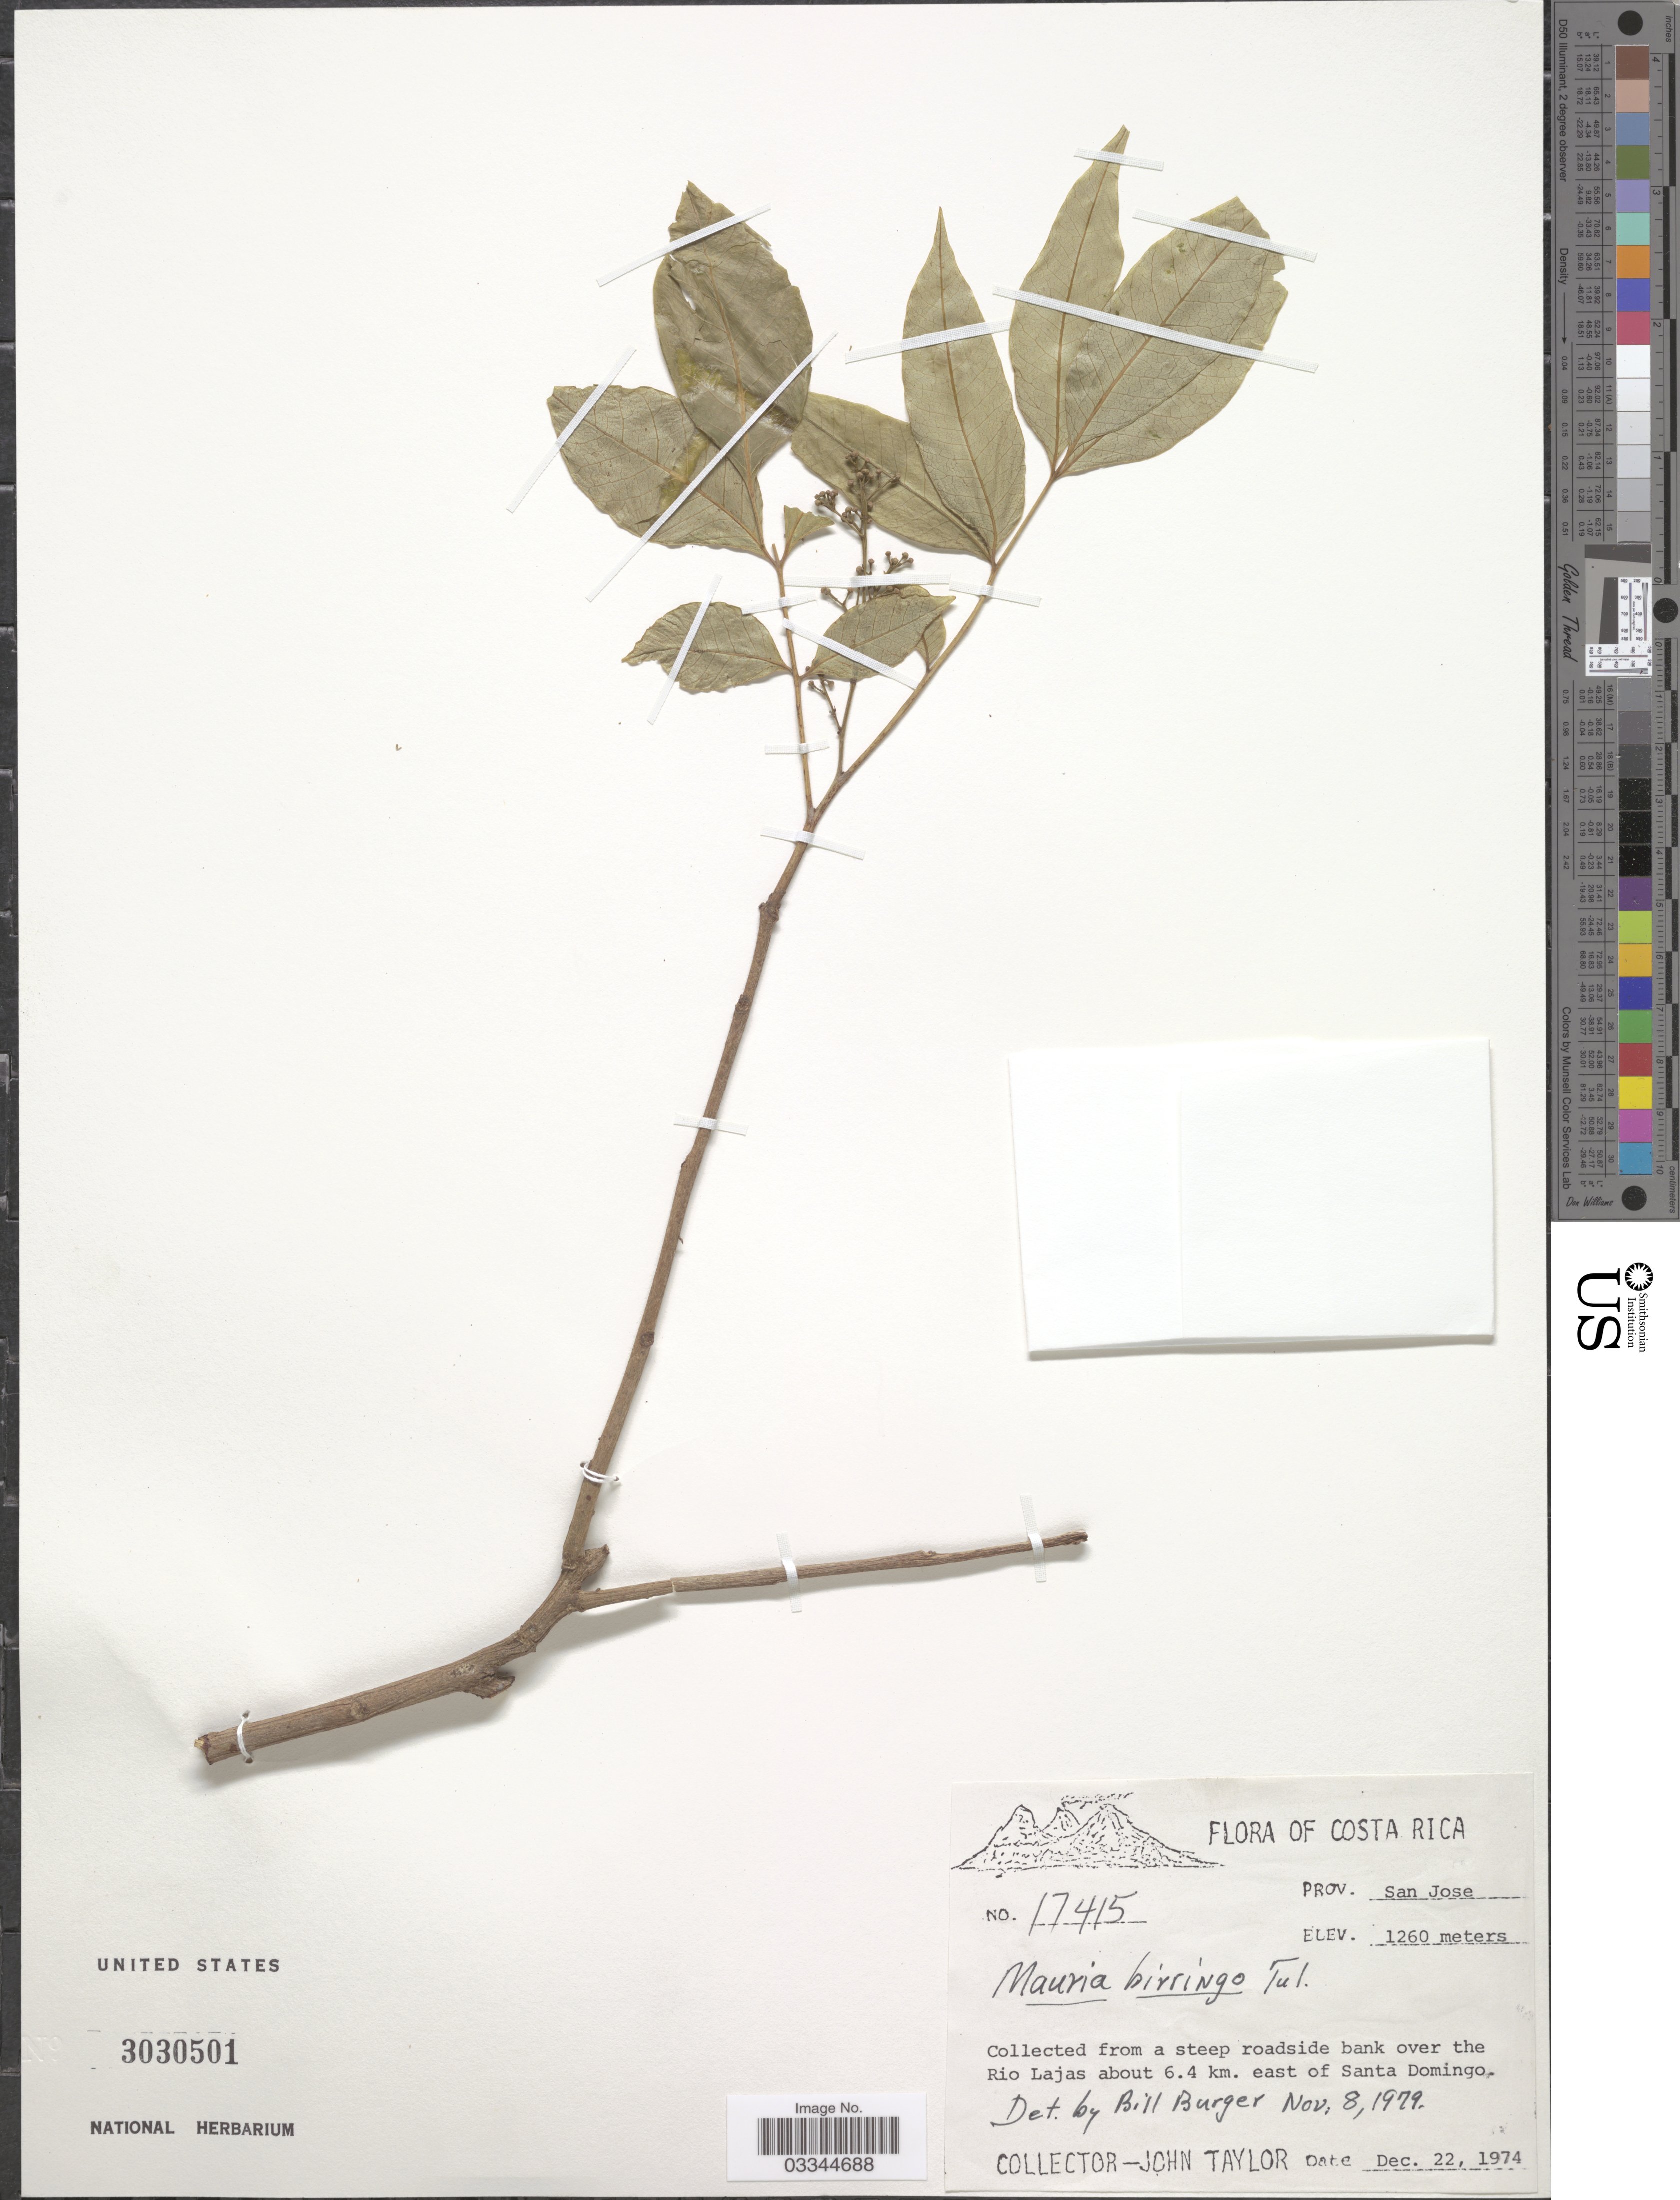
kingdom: Plantae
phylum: Tracheophyta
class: Magnoliopsida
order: Sapindales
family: Anacardiaceae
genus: Mauria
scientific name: Mauria biringo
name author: Tul.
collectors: J. Taylor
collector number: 17415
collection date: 1974-12-22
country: Costa Rica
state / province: San José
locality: From a steep roadside bank over the Rio Lajas about 6.4 km. east of Santo Domingo.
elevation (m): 1260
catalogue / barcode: US 3030501